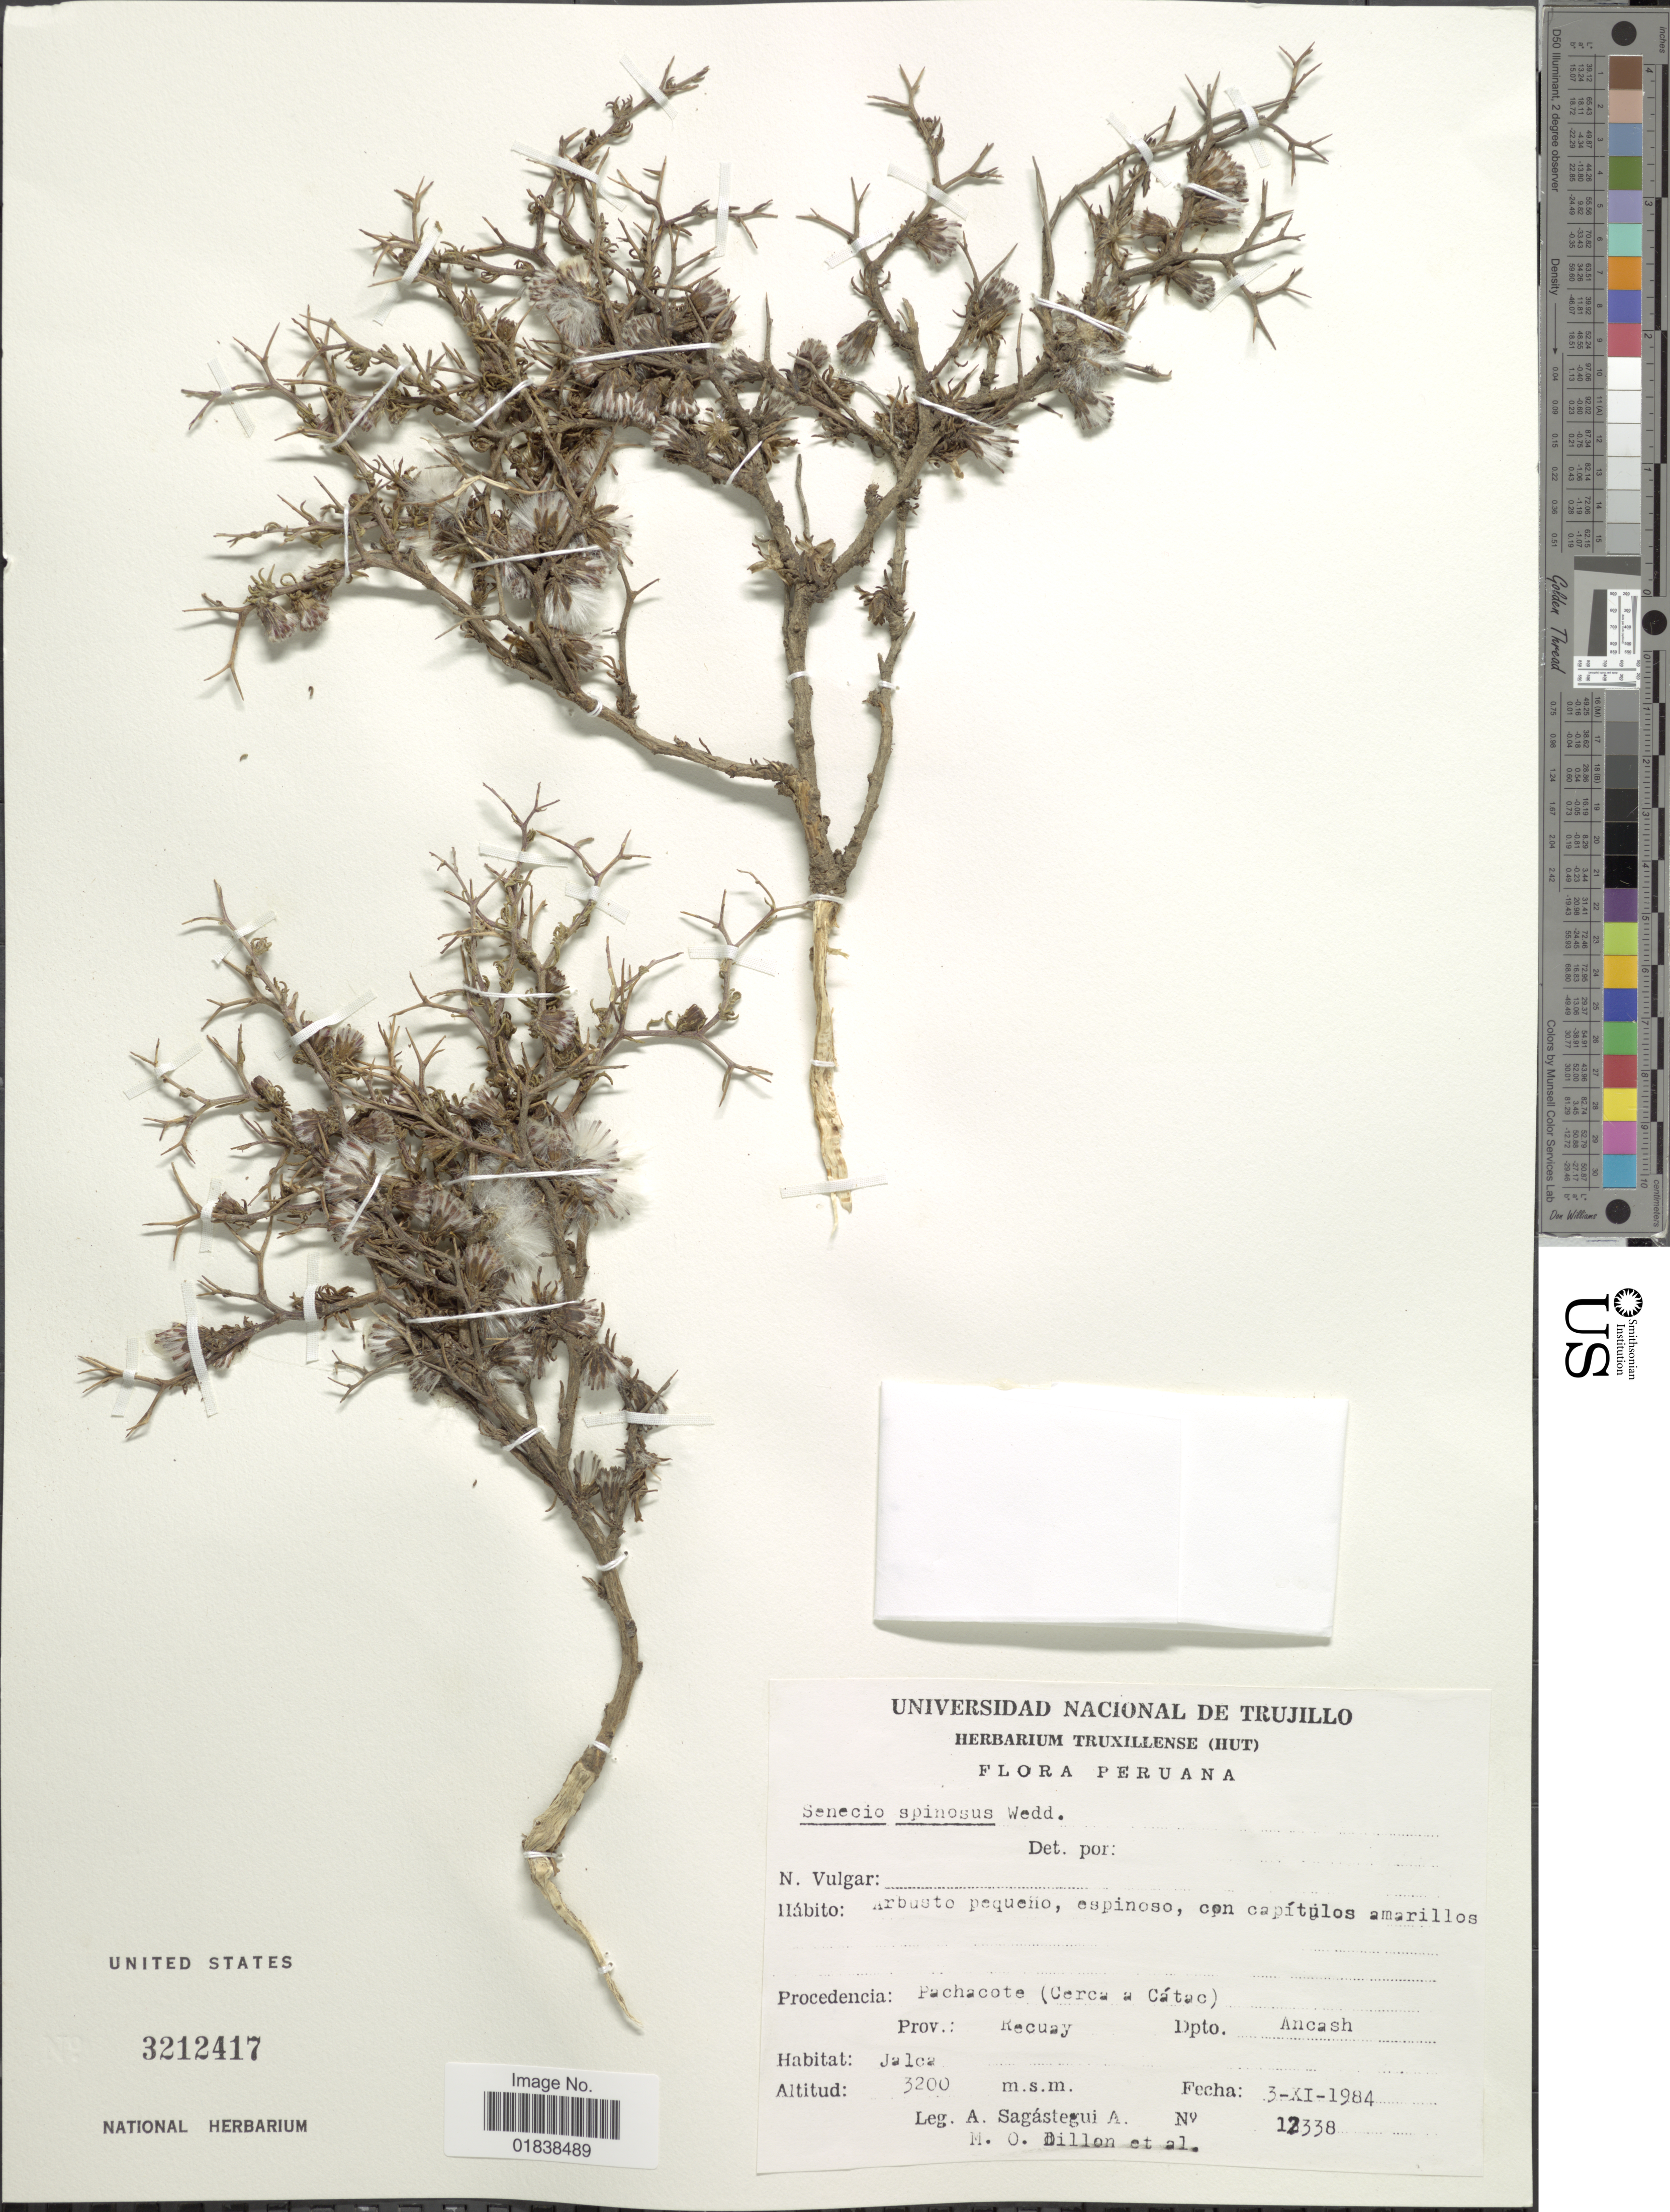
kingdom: Plantae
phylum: Tracheophyta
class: Magnoliopsida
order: Asterales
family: Asteraceae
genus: Senecio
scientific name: Senecio spinosus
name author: DC.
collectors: A. Sagástegui A., M. O. Dillon & et al.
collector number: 17338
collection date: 1984-11-03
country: Peru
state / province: Ancash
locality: Pachacote (cerca a Catac), Prov. Recuay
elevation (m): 3200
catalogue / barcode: US 3212417